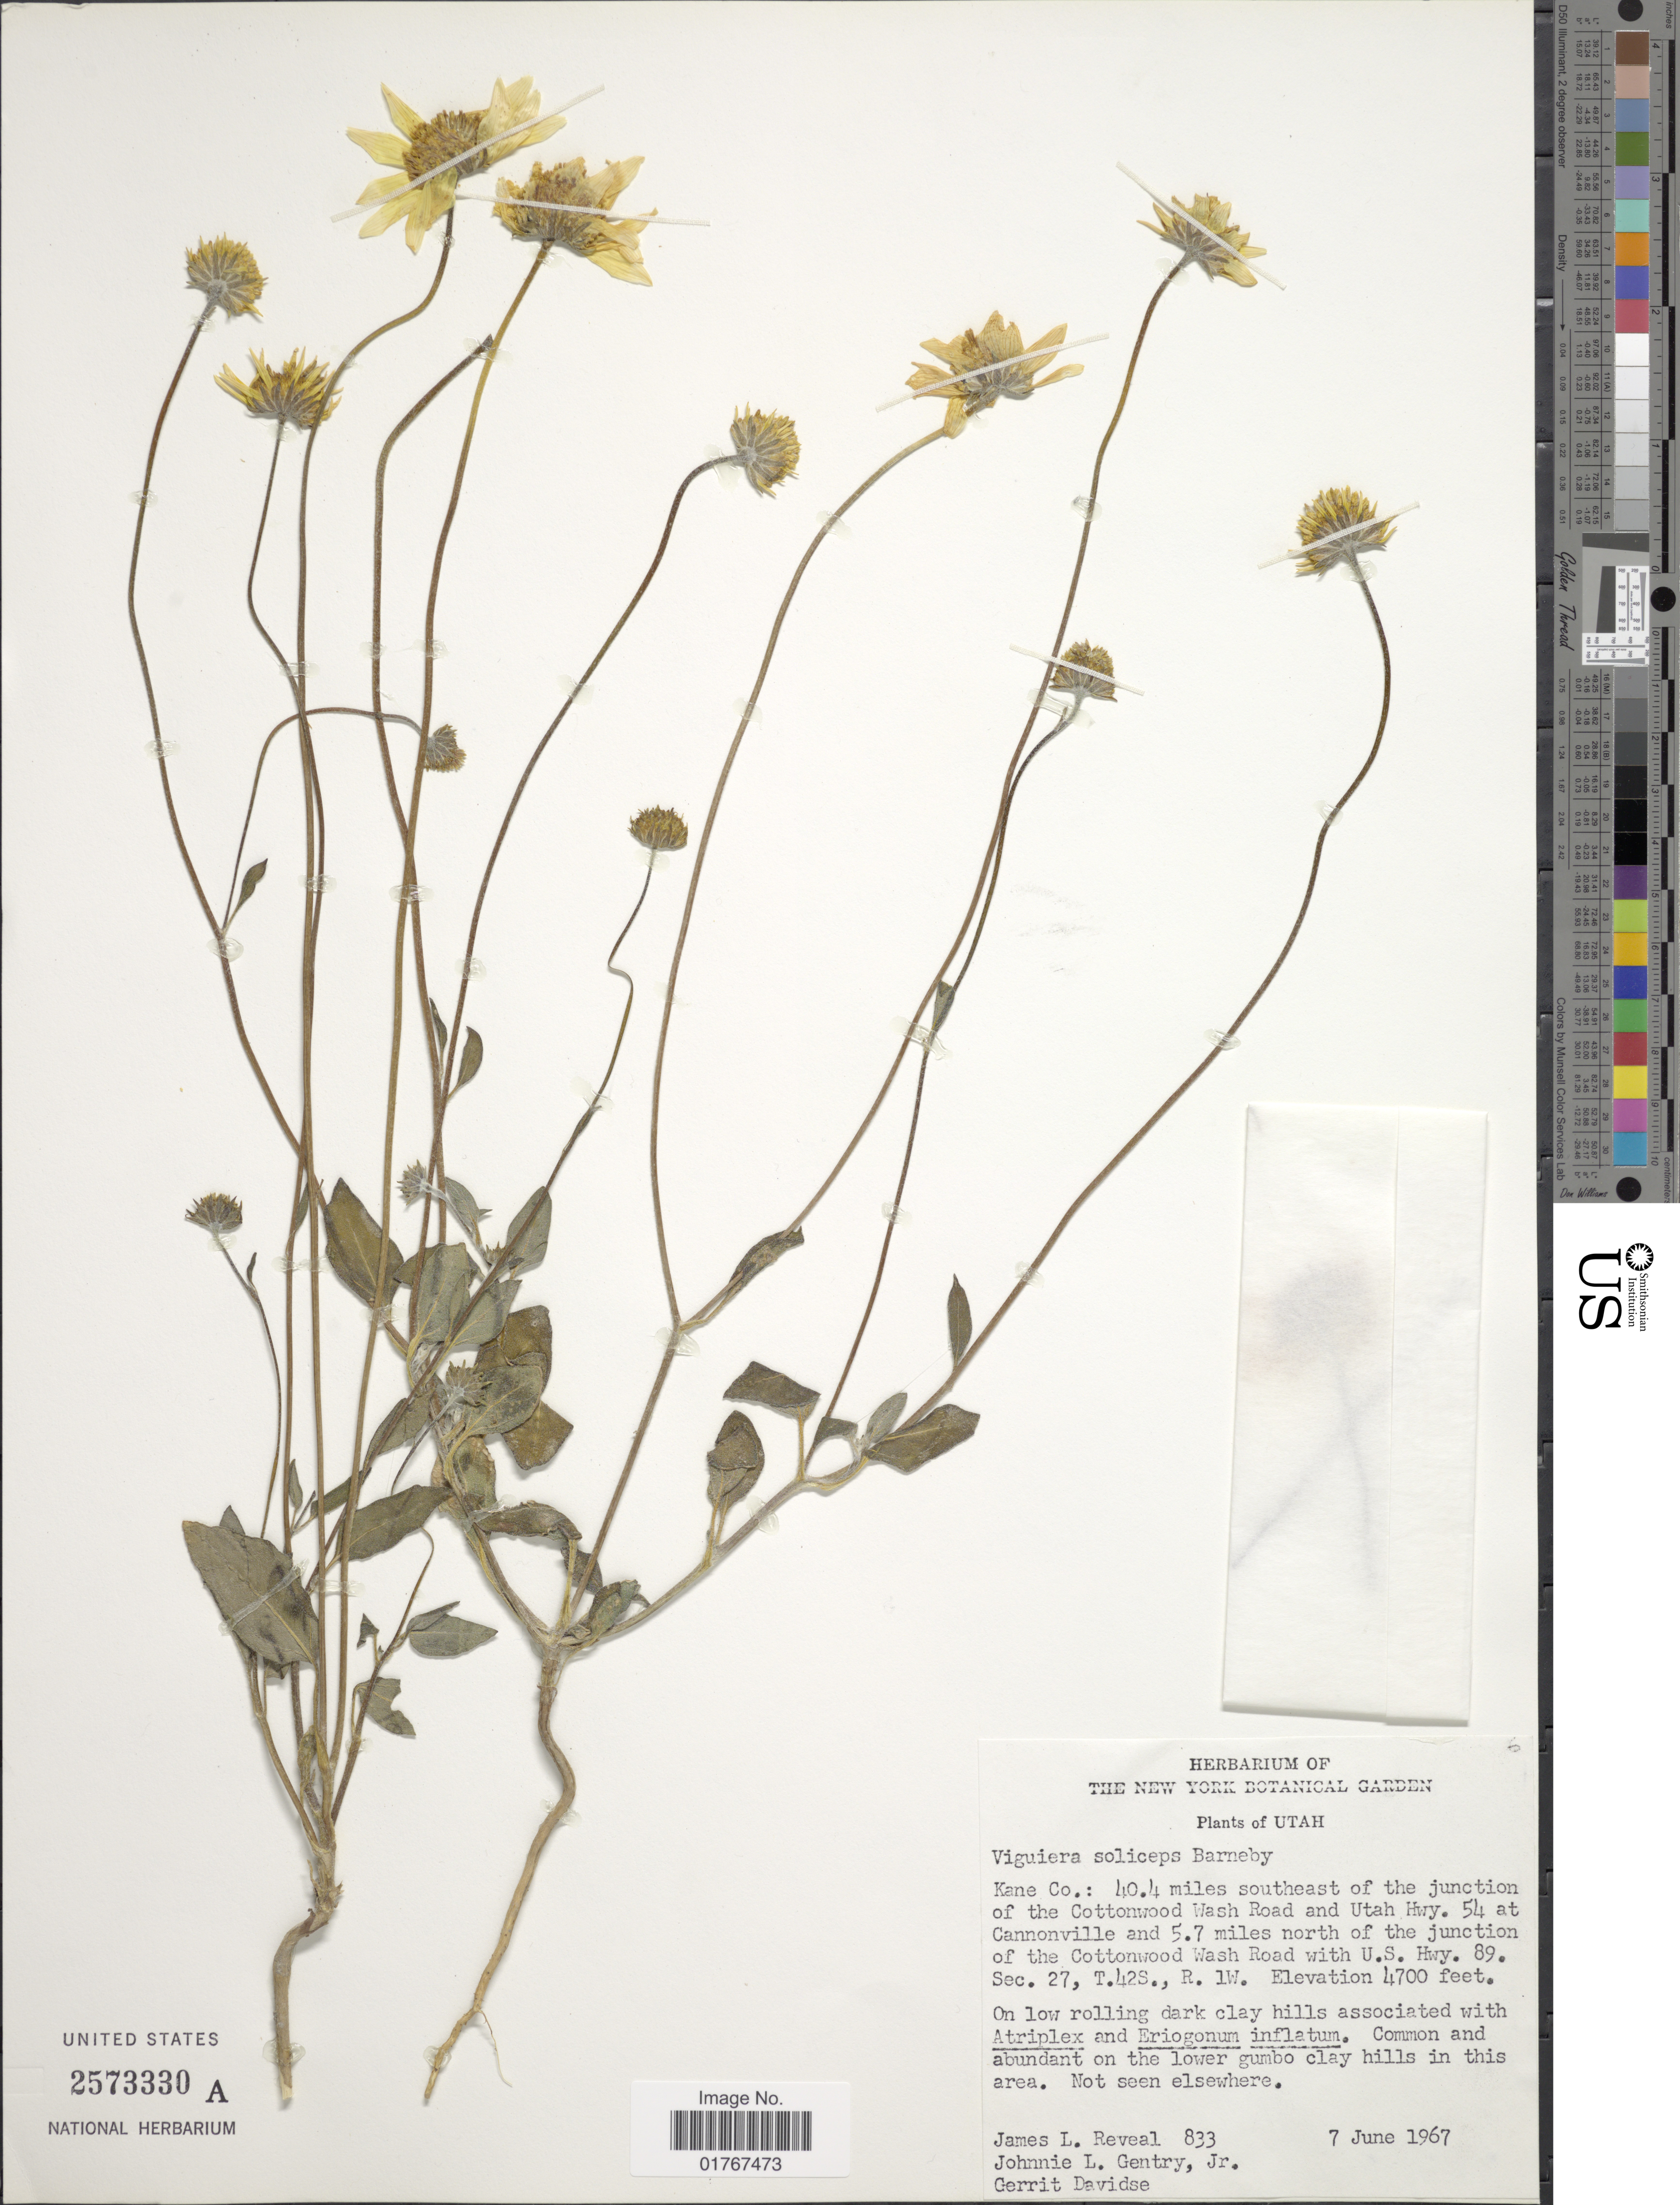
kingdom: Plantae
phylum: Tracheophyta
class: Magnoliopsida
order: Asterales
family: Asteraceae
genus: Viguiera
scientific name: Viguiera soliceps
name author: Barneby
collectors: J. L. Reveal, J. L. Gentry & G. Davidse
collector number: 833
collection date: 1967-06-07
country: United States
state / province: Utah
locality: Kane Co.: 40.4 miles southeast of the junction of the Cottonwood Wash Road and Utah Hwy. 54 at Cannonville and 5.7 miles north of the junction of the Cottonwood Wash Road with U.S. Hwy. 89 Sec. 27, T.42S., R.1W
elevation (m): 1433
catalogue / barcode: US 2573330A